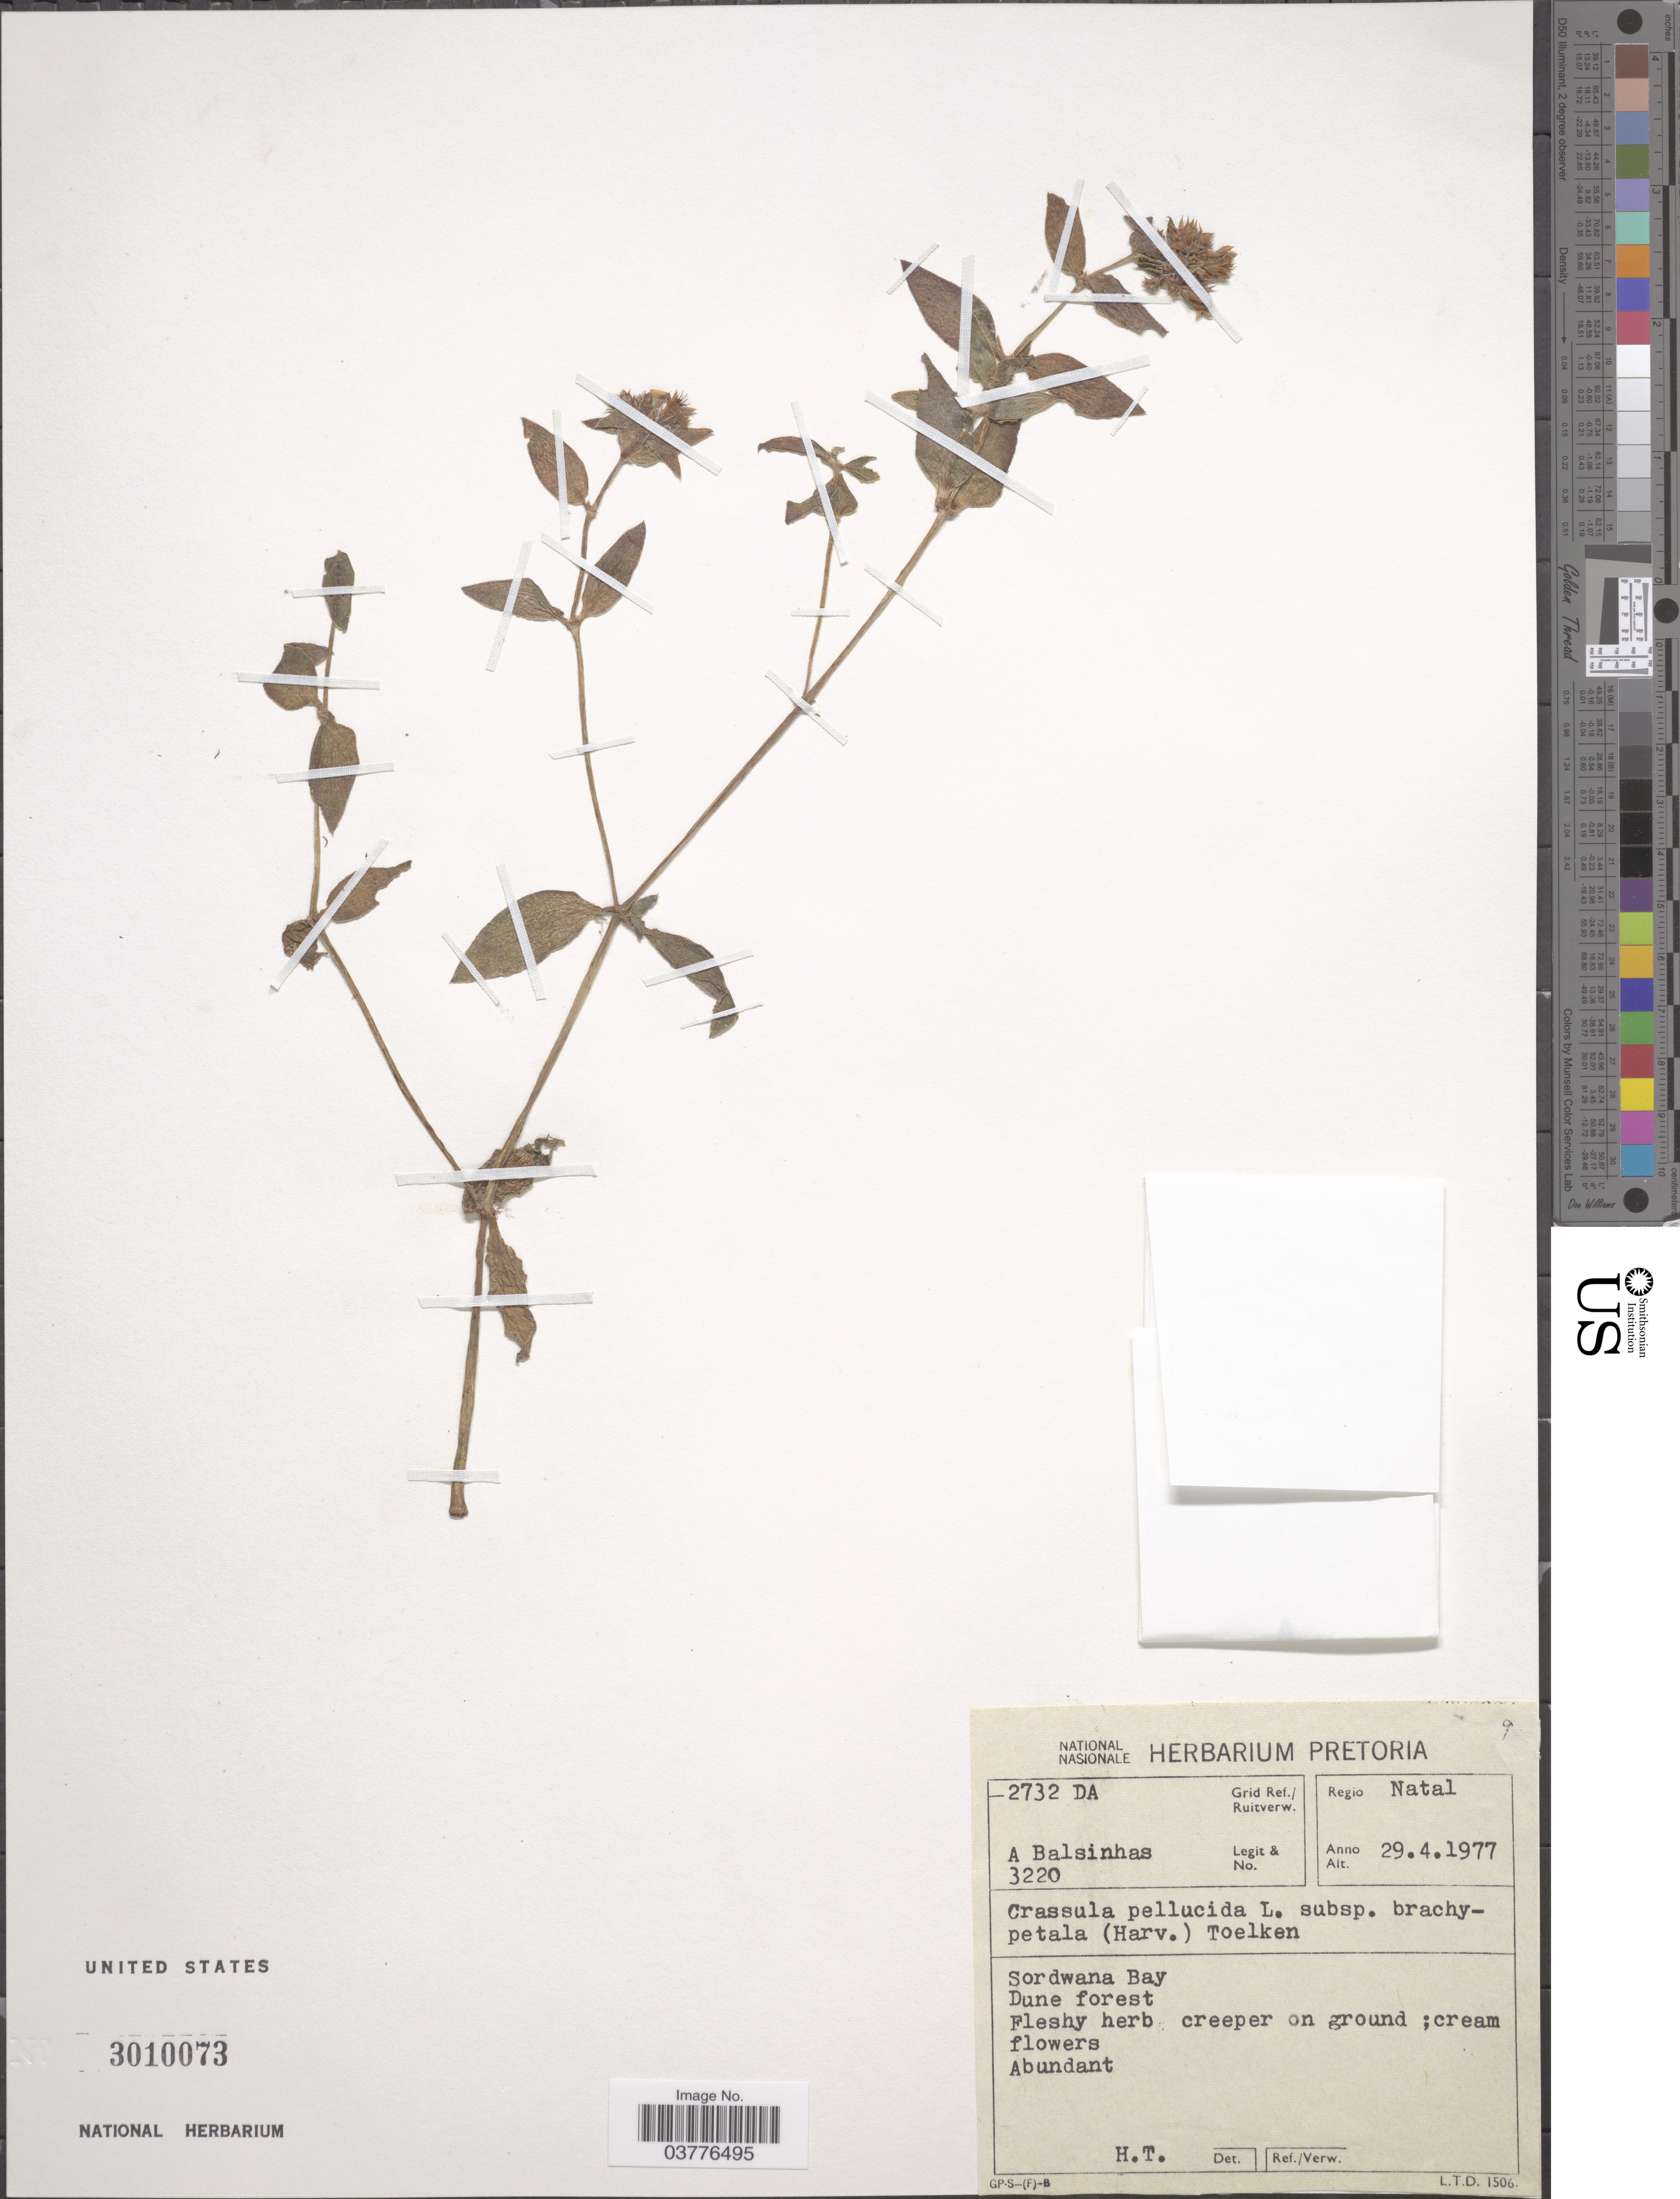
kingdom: Plantae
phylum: Tracheophyta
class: Magnoliopsida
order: Saxifragales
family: Crassulaceae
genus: Crassula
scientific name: Crassula pellucida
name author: L.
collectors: A. A. Balsinhas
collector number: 3220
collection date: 1977-04-29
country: South Africa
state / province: KwaZulu-Natal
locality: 2732 DA Grid Ref./ Ruitverw. Regio Natal. Sordwana Bay.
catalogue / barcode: US 3010073